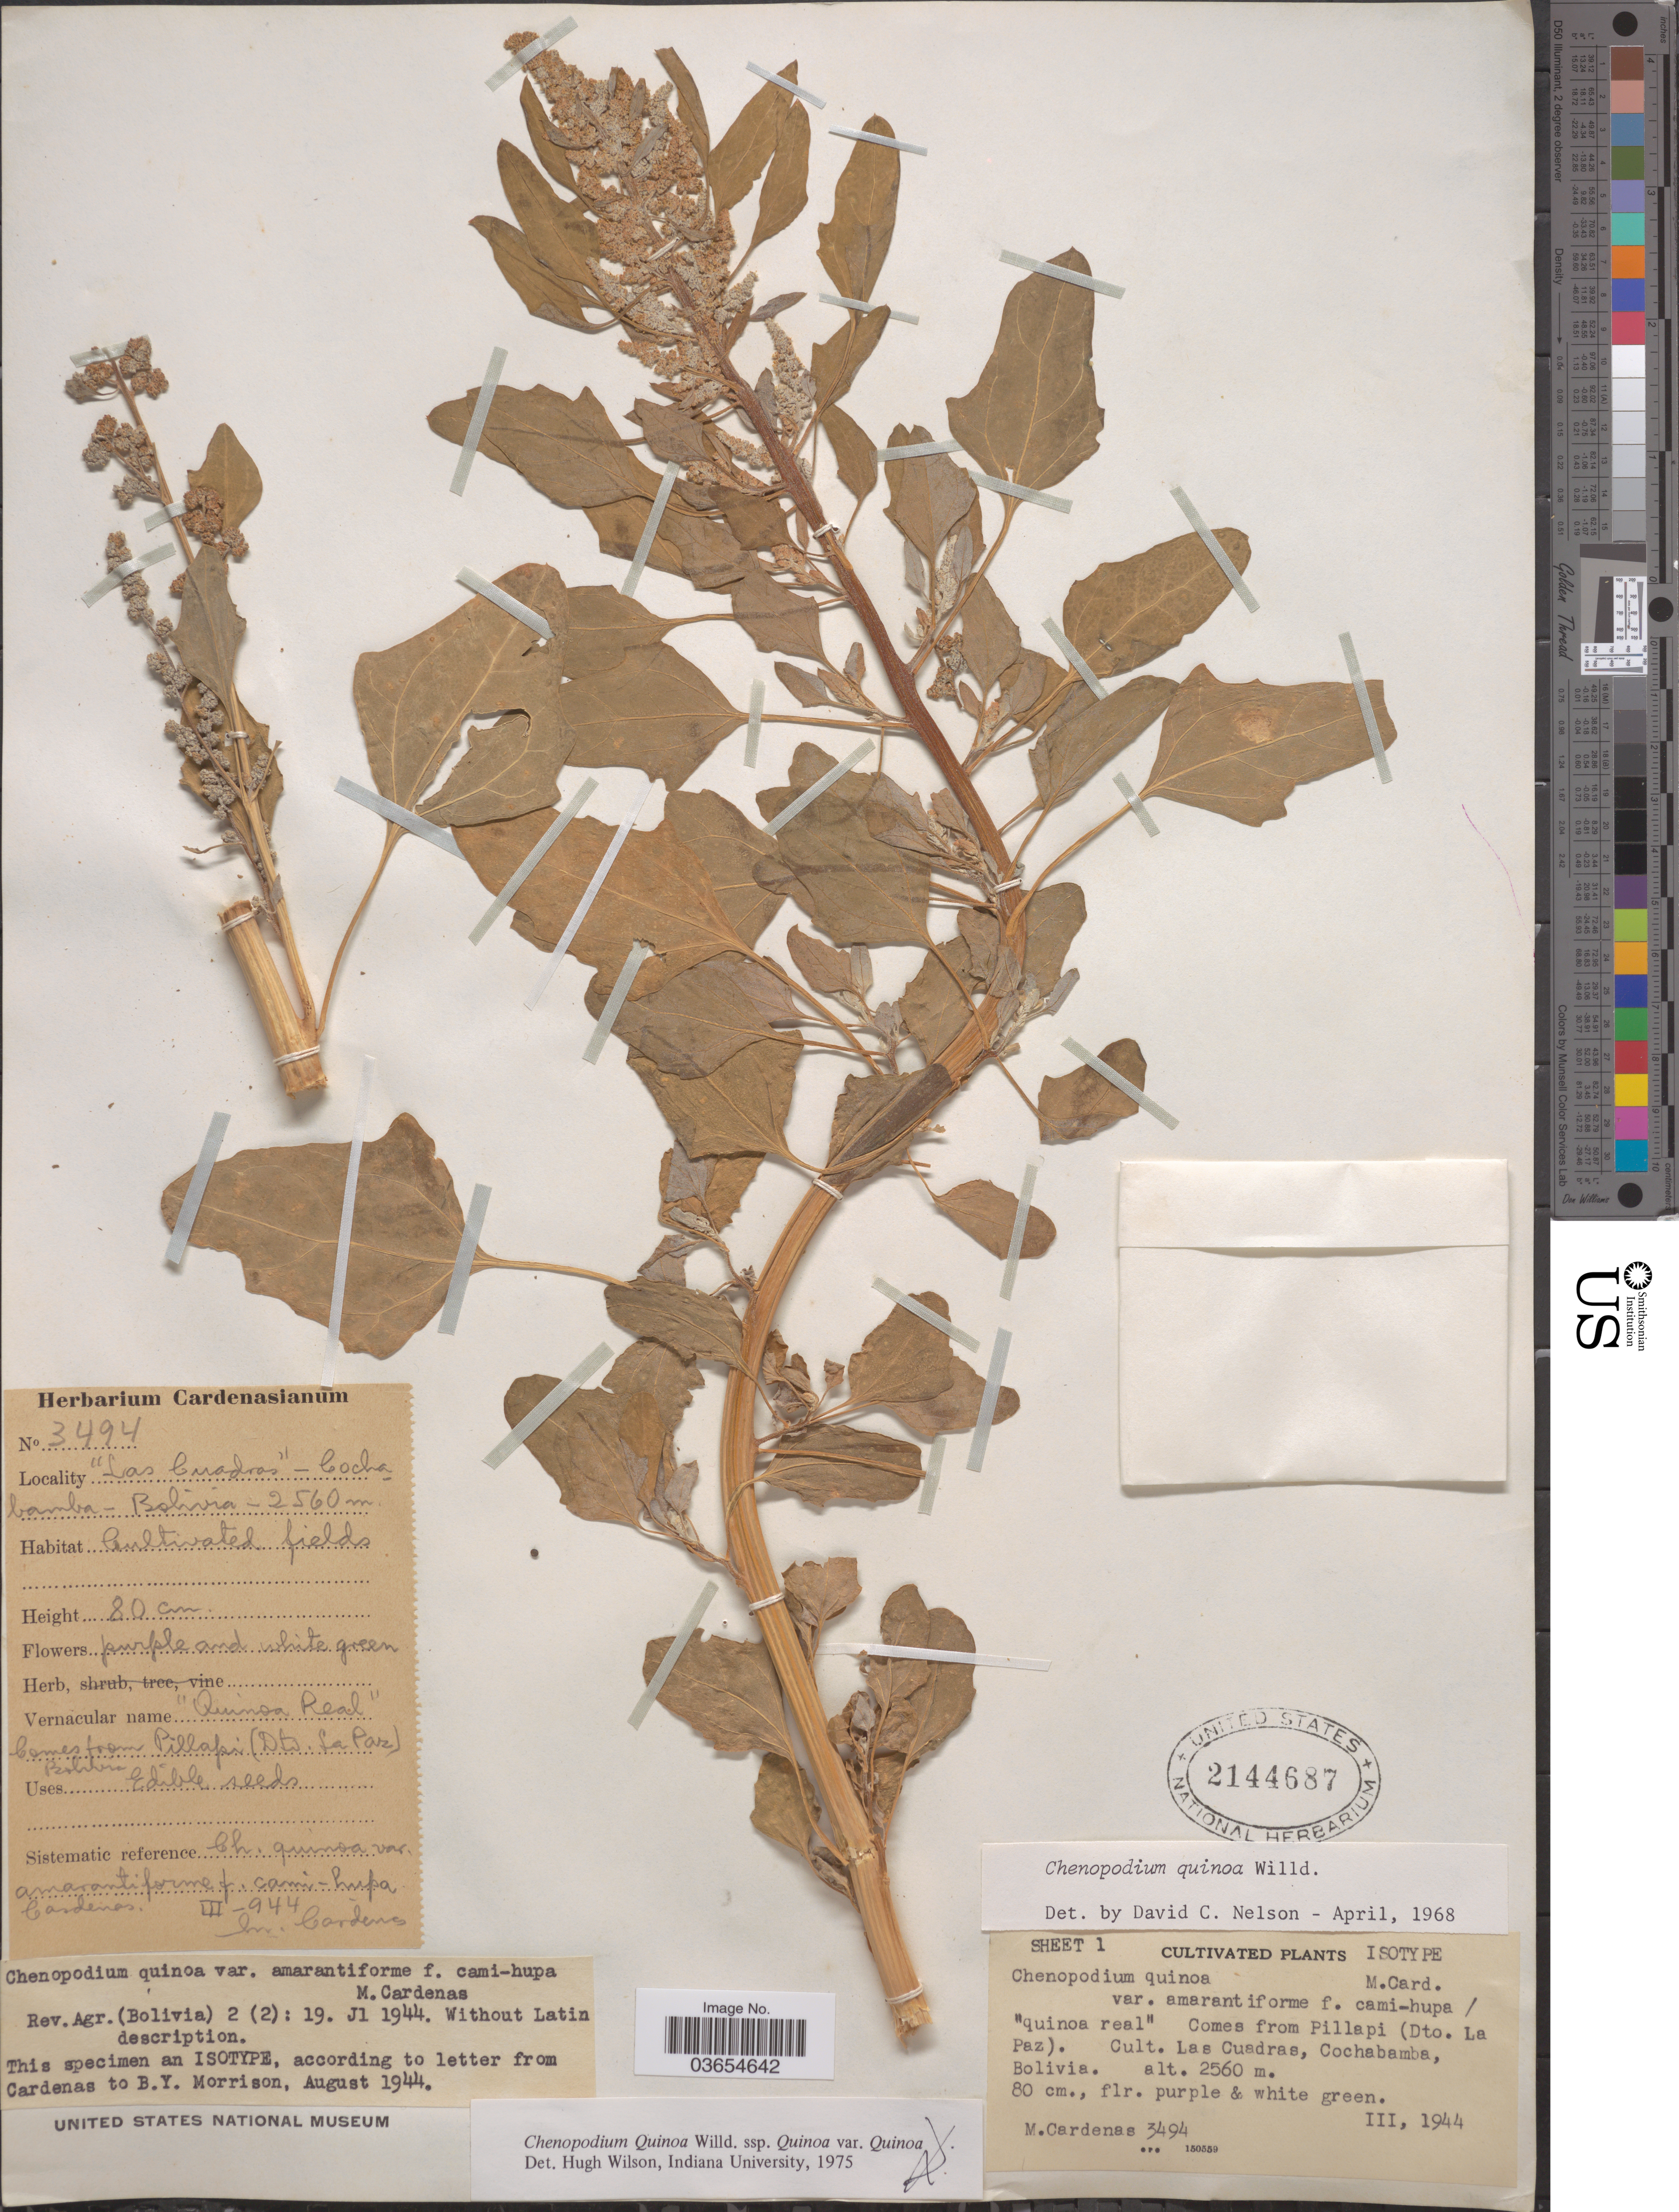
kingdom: Plantae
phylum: Tracheophyta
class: Magnoliopsida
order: Caryophyllales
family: Amaranthaceae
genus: Chenopodium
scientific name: Chenopodium quinoa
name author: Willd.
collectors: M. Cárdenas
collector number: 3494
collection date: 1944-03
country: Bolivia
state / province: Cochabamba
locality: Las Cuadras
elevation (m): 2560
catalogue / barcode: US 2144687